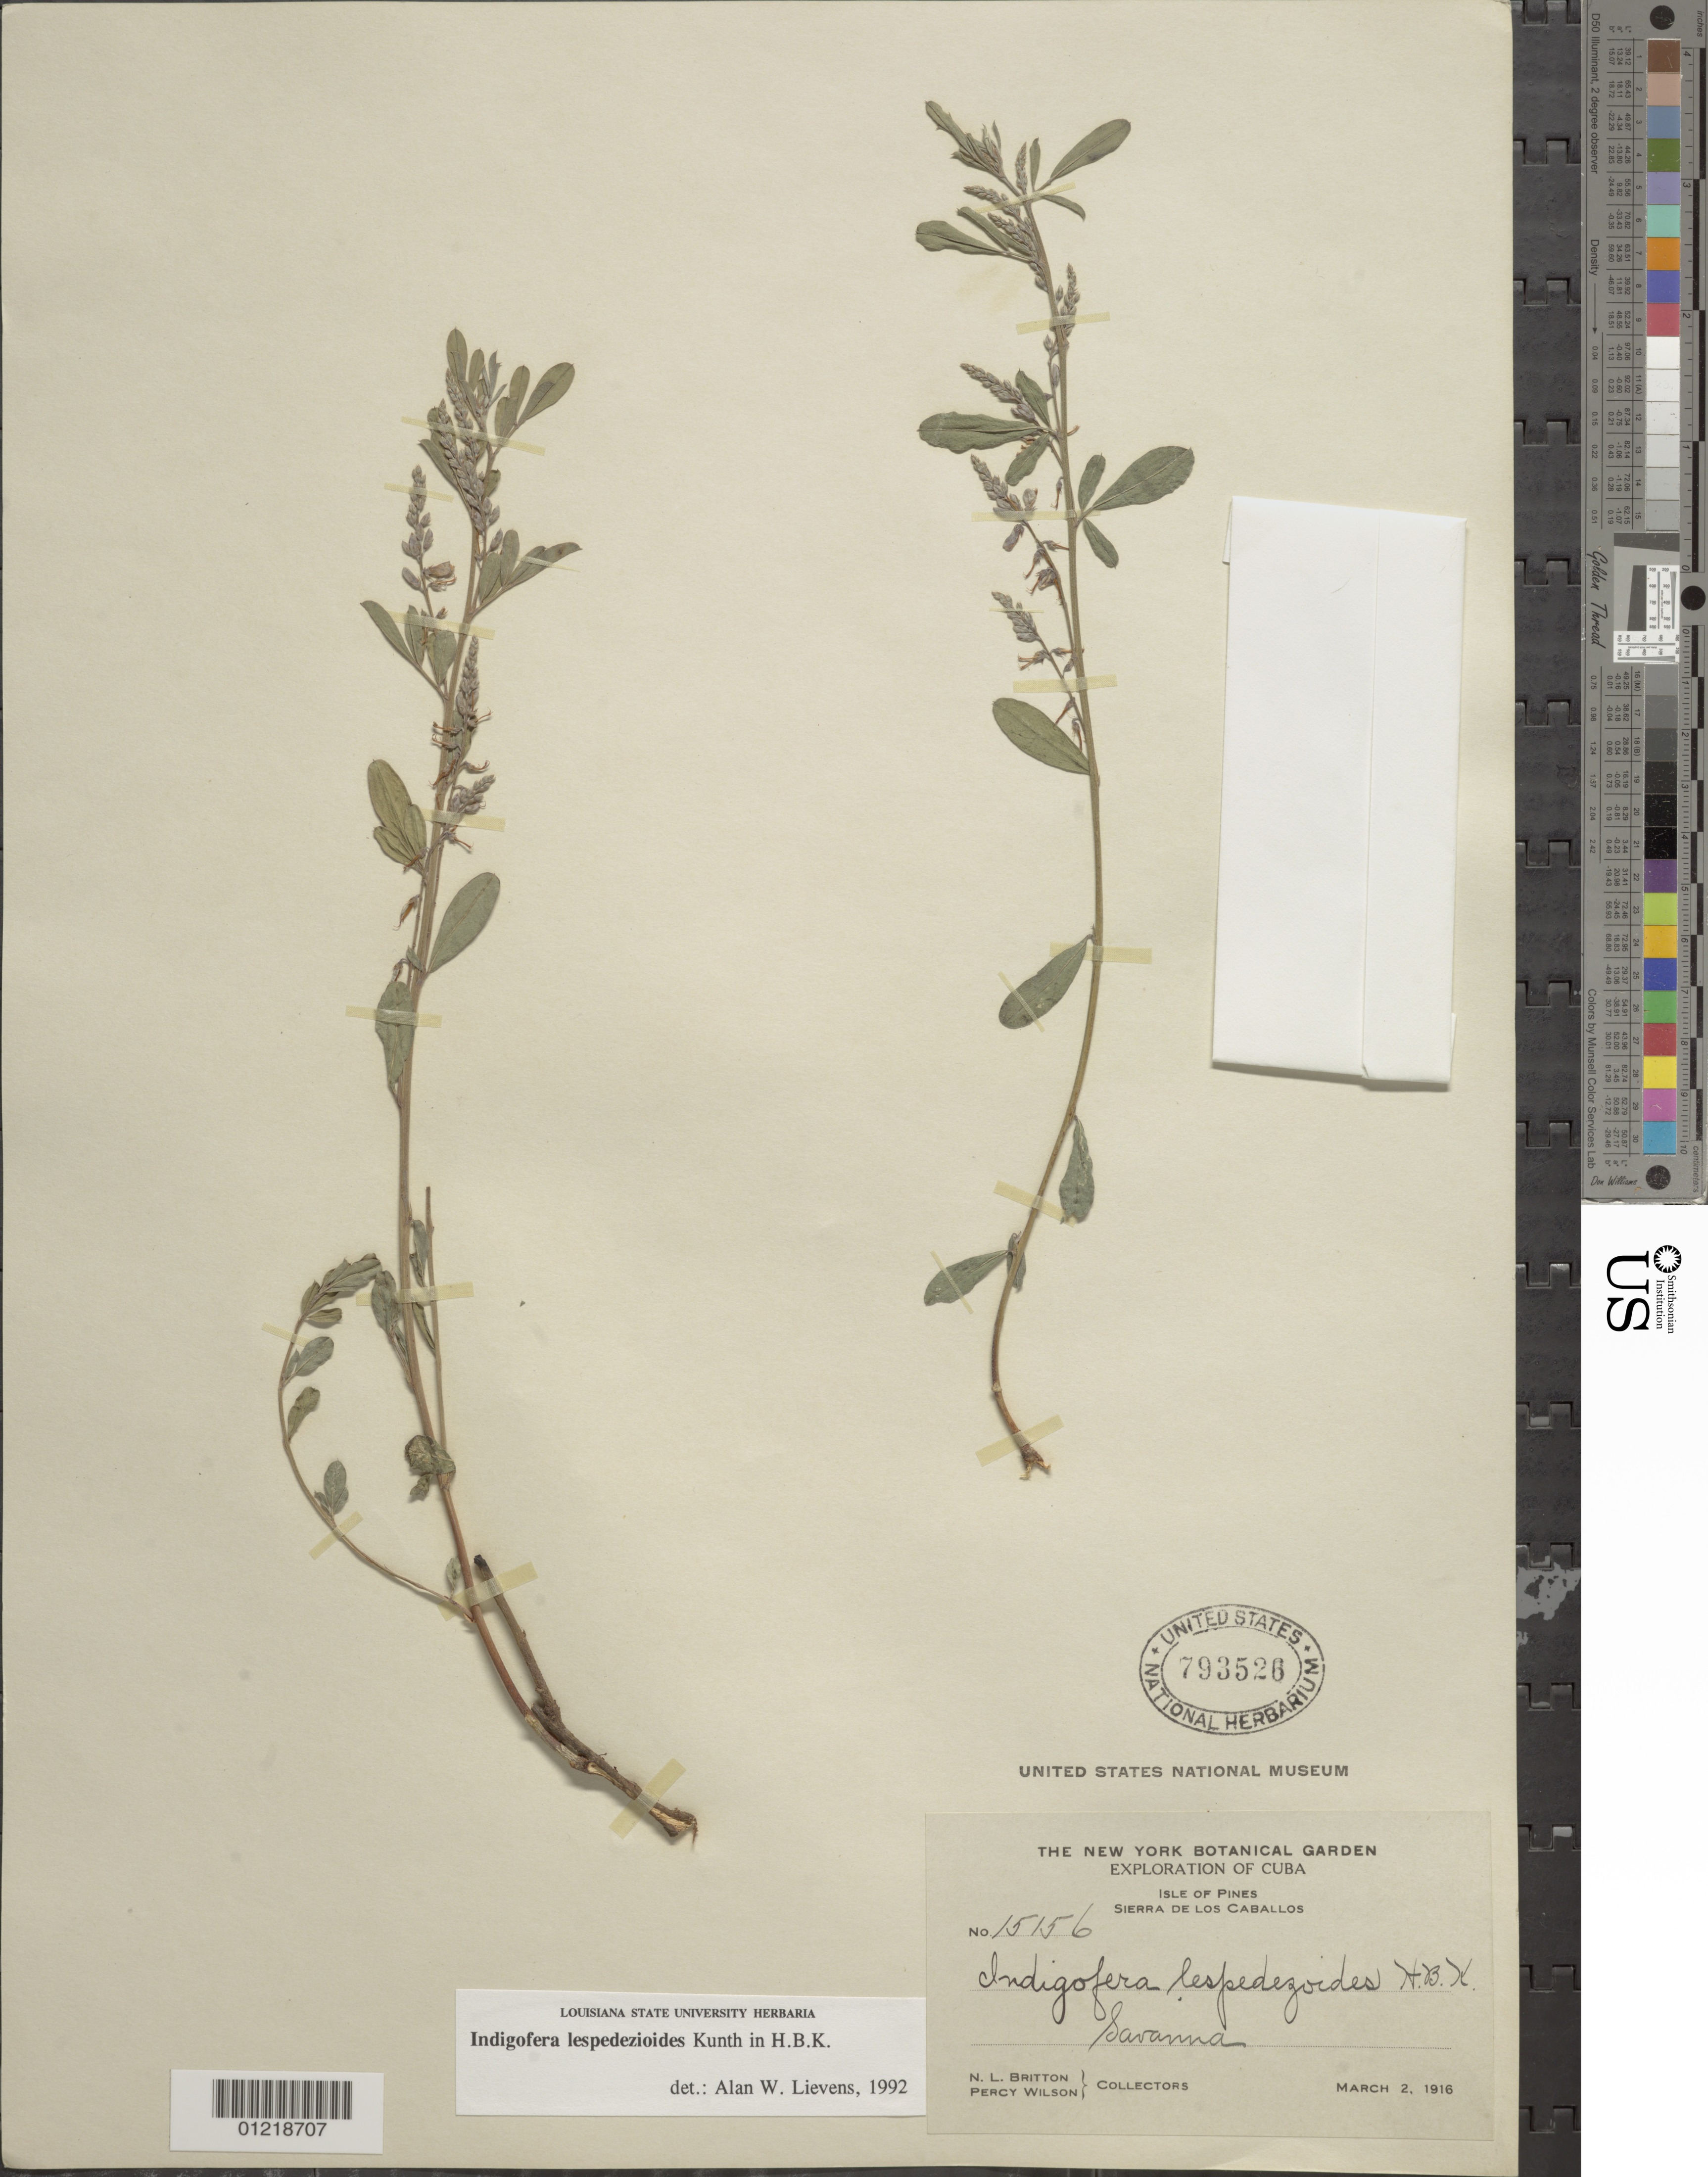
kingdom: Plantae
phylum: Tracheophyta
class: Magnoliopsida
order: Fabales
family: Fabaceae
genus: Indigofera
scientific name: Indigofera lespedezioides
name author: Kunth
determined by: Lievens, A. W.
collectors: N. Britton & P. Wilson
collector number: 15156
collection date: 1916-03-02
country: Cuba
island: Isla de la Juventud (Isle of Pines)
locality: Sierra de los Caballos.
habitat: Savanna.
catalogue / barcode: US 793526